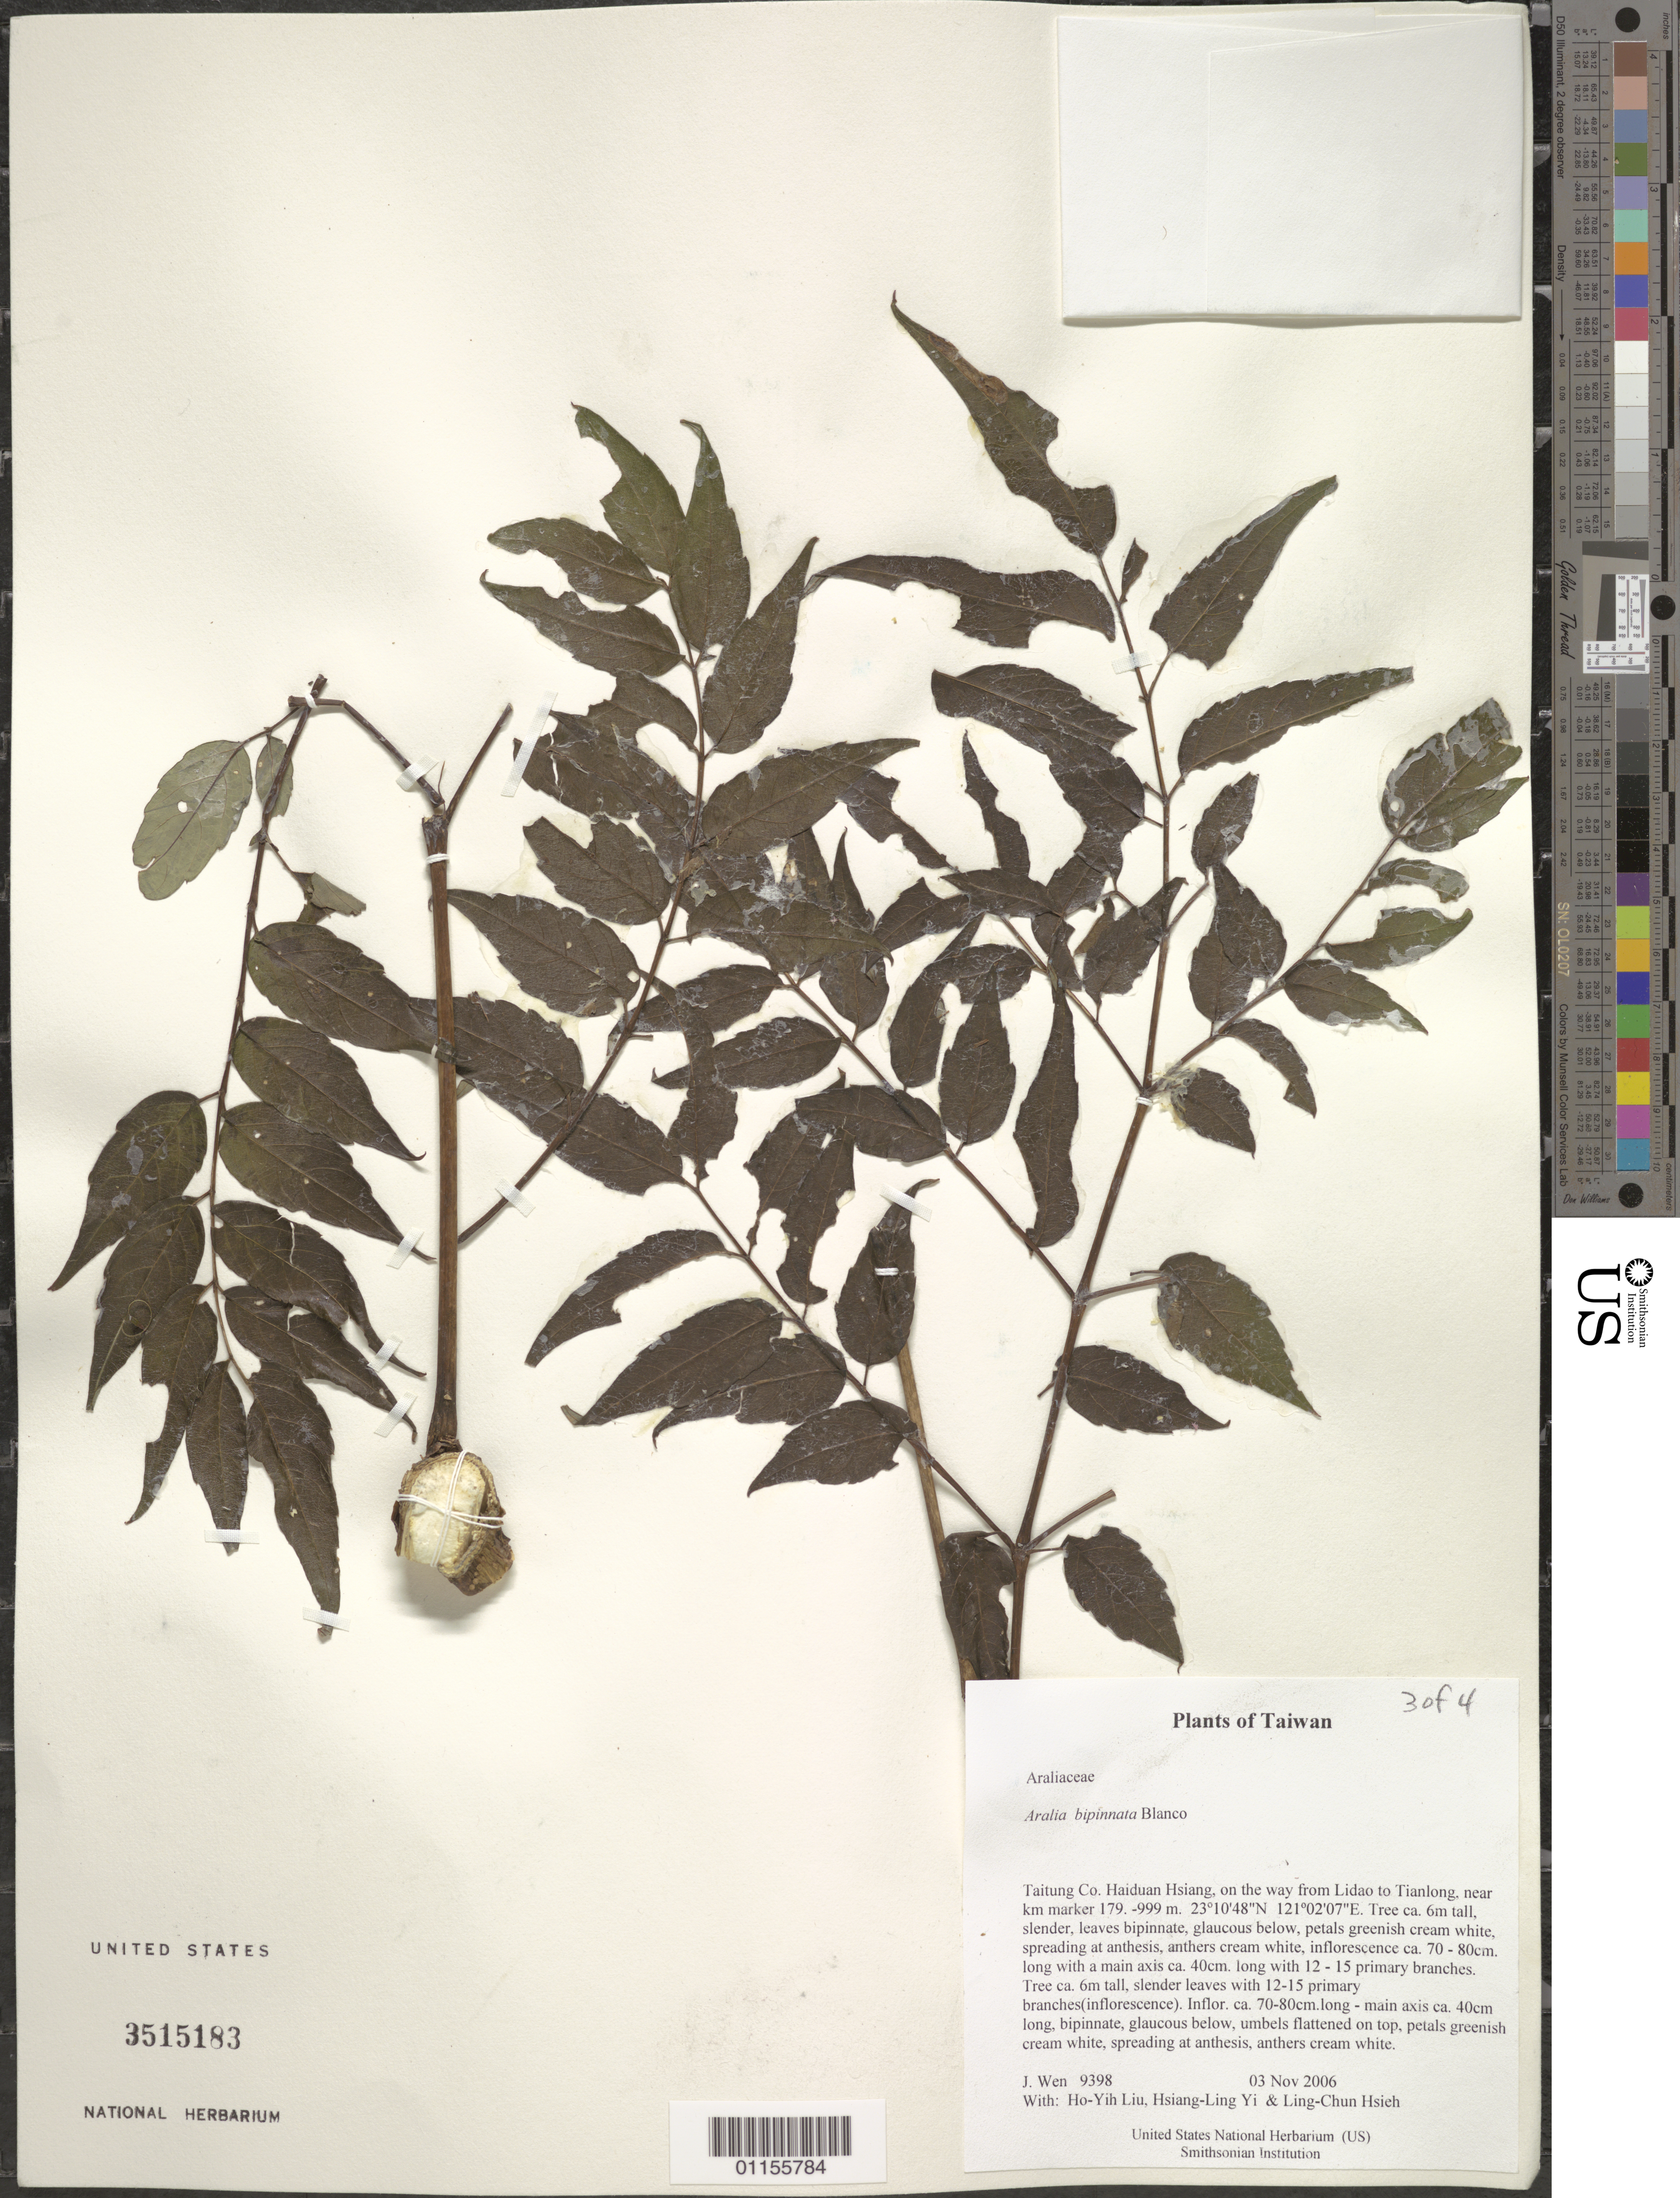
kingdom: Plantae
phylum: Tracheophyta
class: Magnoliopsida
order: Apiales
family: Araliaceae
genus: Aralia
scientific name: Aralia bipinnata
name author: Blanco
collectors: J. Wen, H. Liu, H. l. Yi & L. Hsieh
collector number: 9398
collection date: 2006-11-03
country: Taiwan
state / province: Taitung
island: Taiwan [Formosa]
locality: Haiduan Hsiang, on the way from Lidao to Tianlong, near Km marker 179.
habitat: Tree, slender.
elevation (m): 999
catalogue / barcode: US 3515183